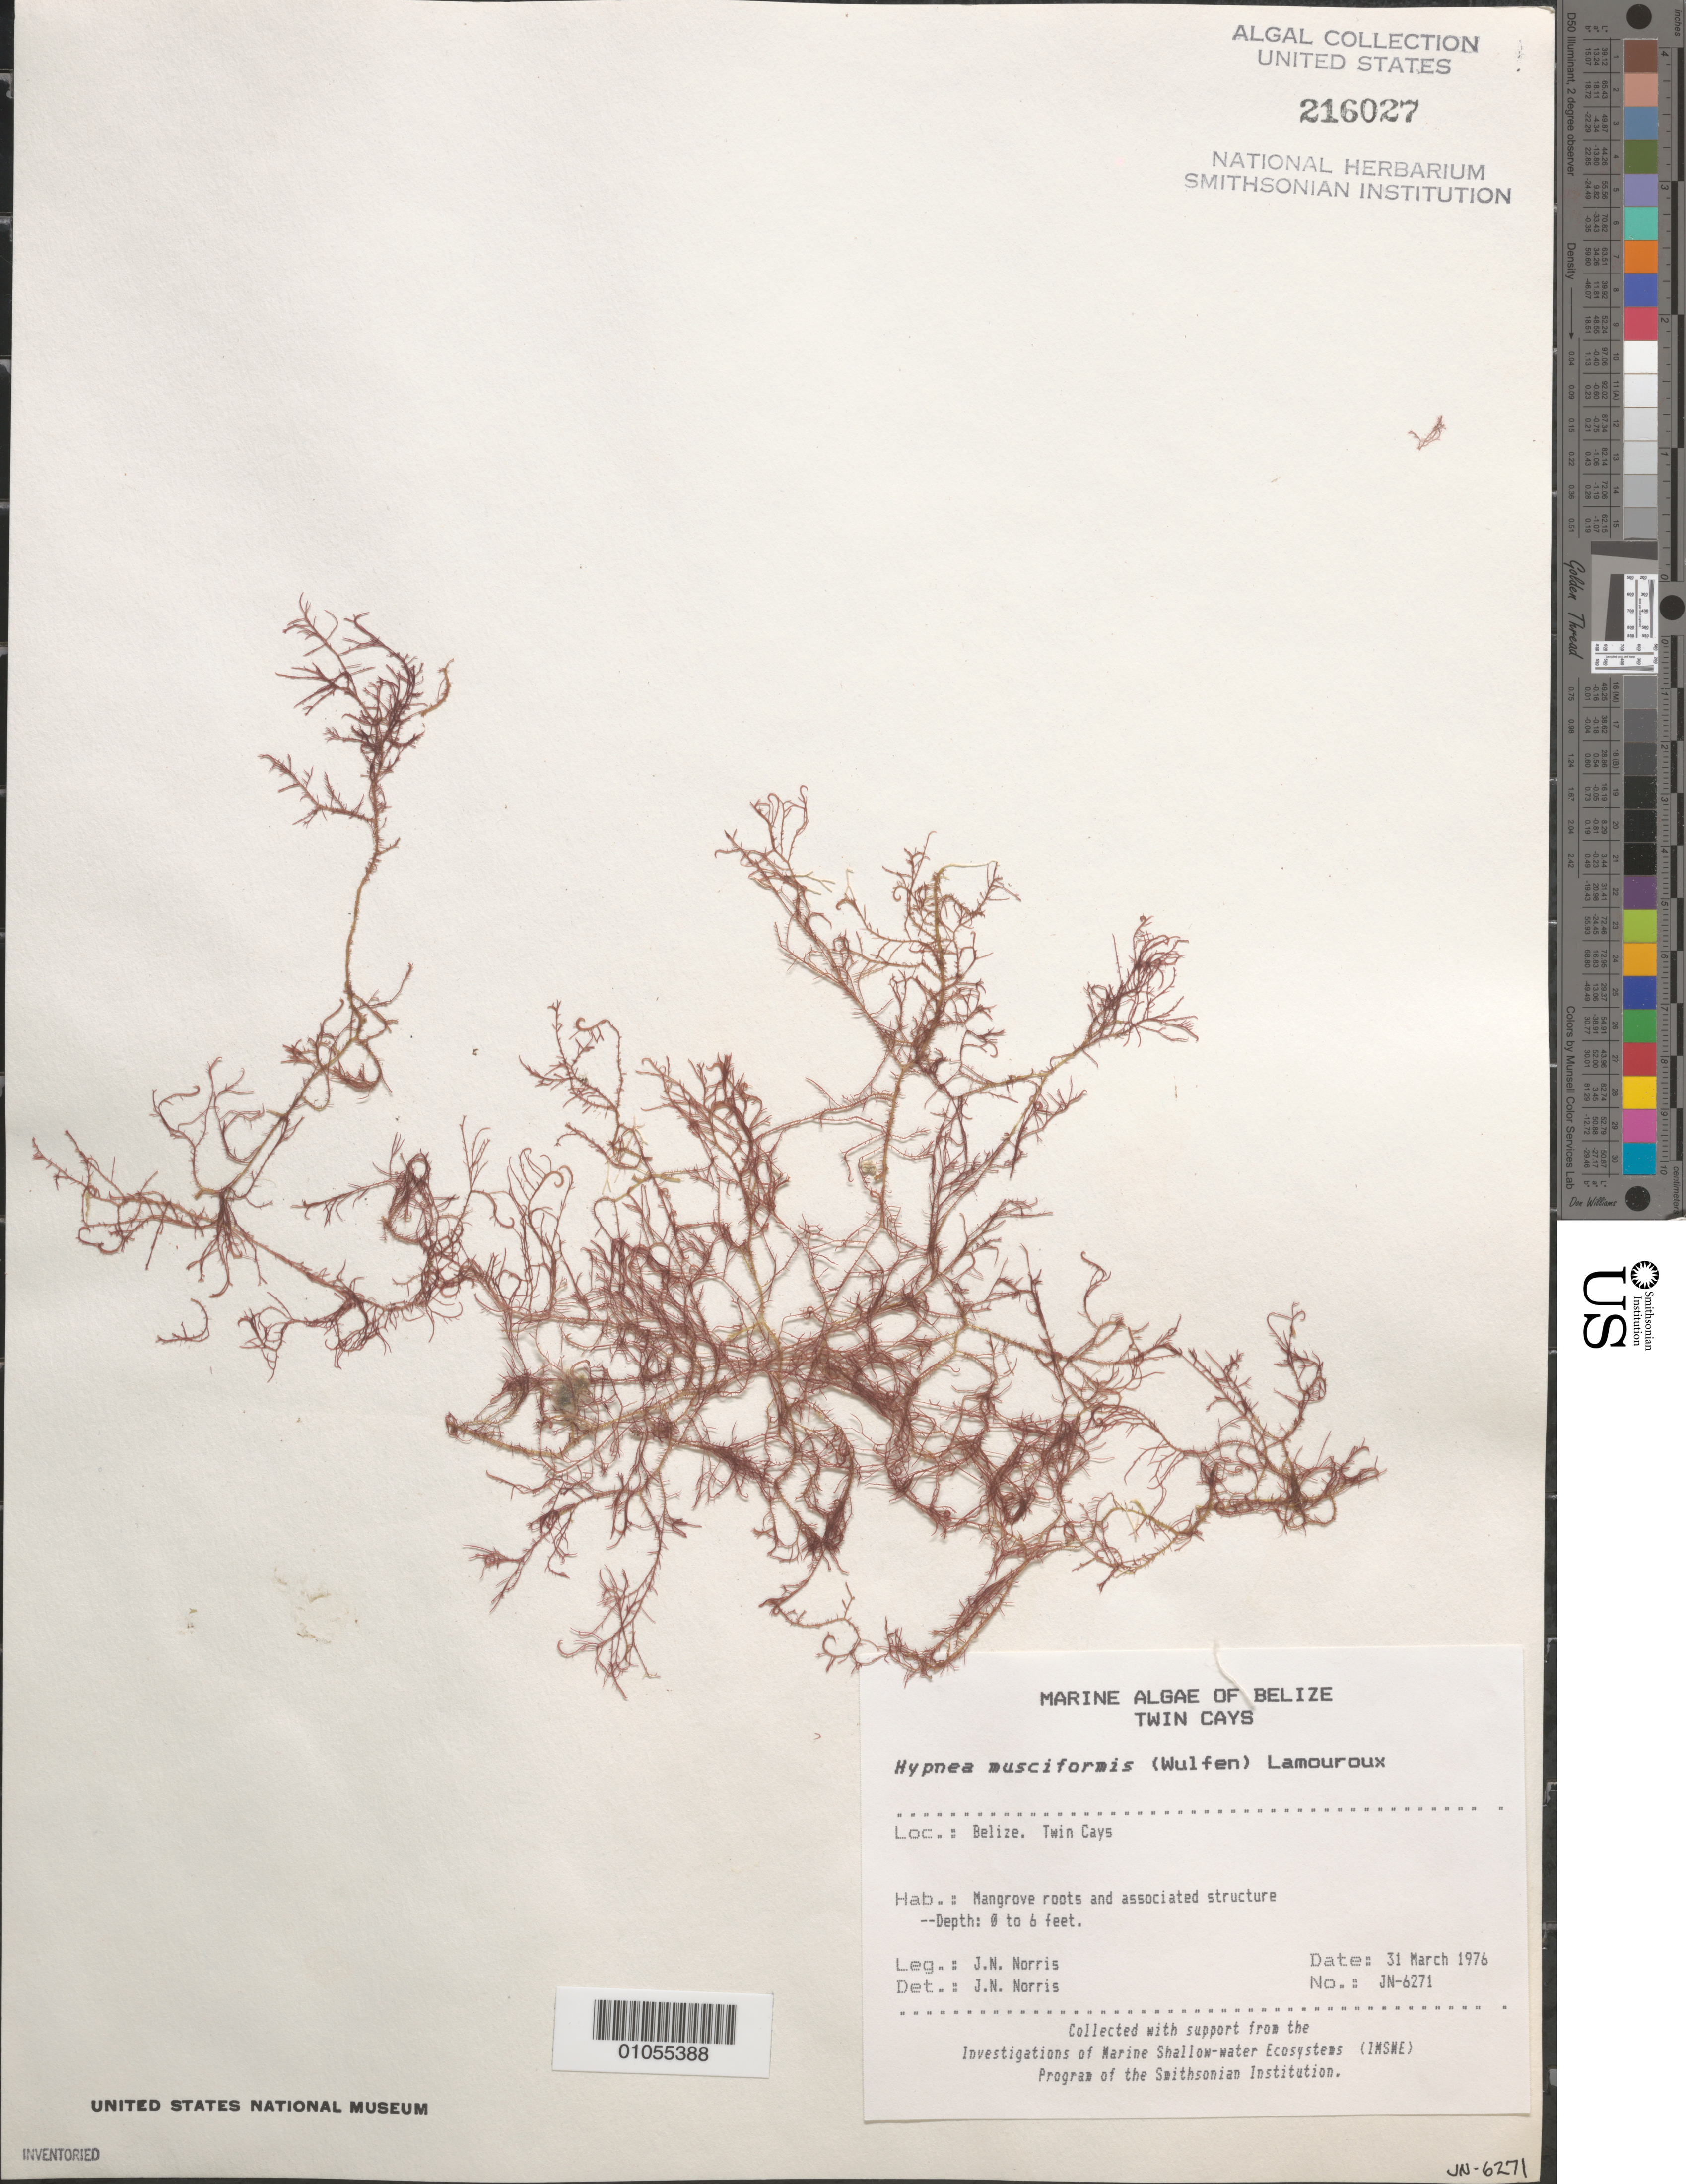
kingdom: Plantae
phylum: Rhodophyta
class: Florideophyceae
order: Gigartinales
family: Cystocloniaceae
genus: Hypnea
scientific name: Hypnea musciformis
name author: (Wulfen) J.V.Lamouroux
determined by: Norris, James N.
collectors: J. N. Norris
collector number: JN-6271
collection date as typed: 31 Mar 1976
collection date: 1976-03-31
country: Belize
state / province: Stann Creek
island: Twin Cays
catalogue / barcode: US 216027